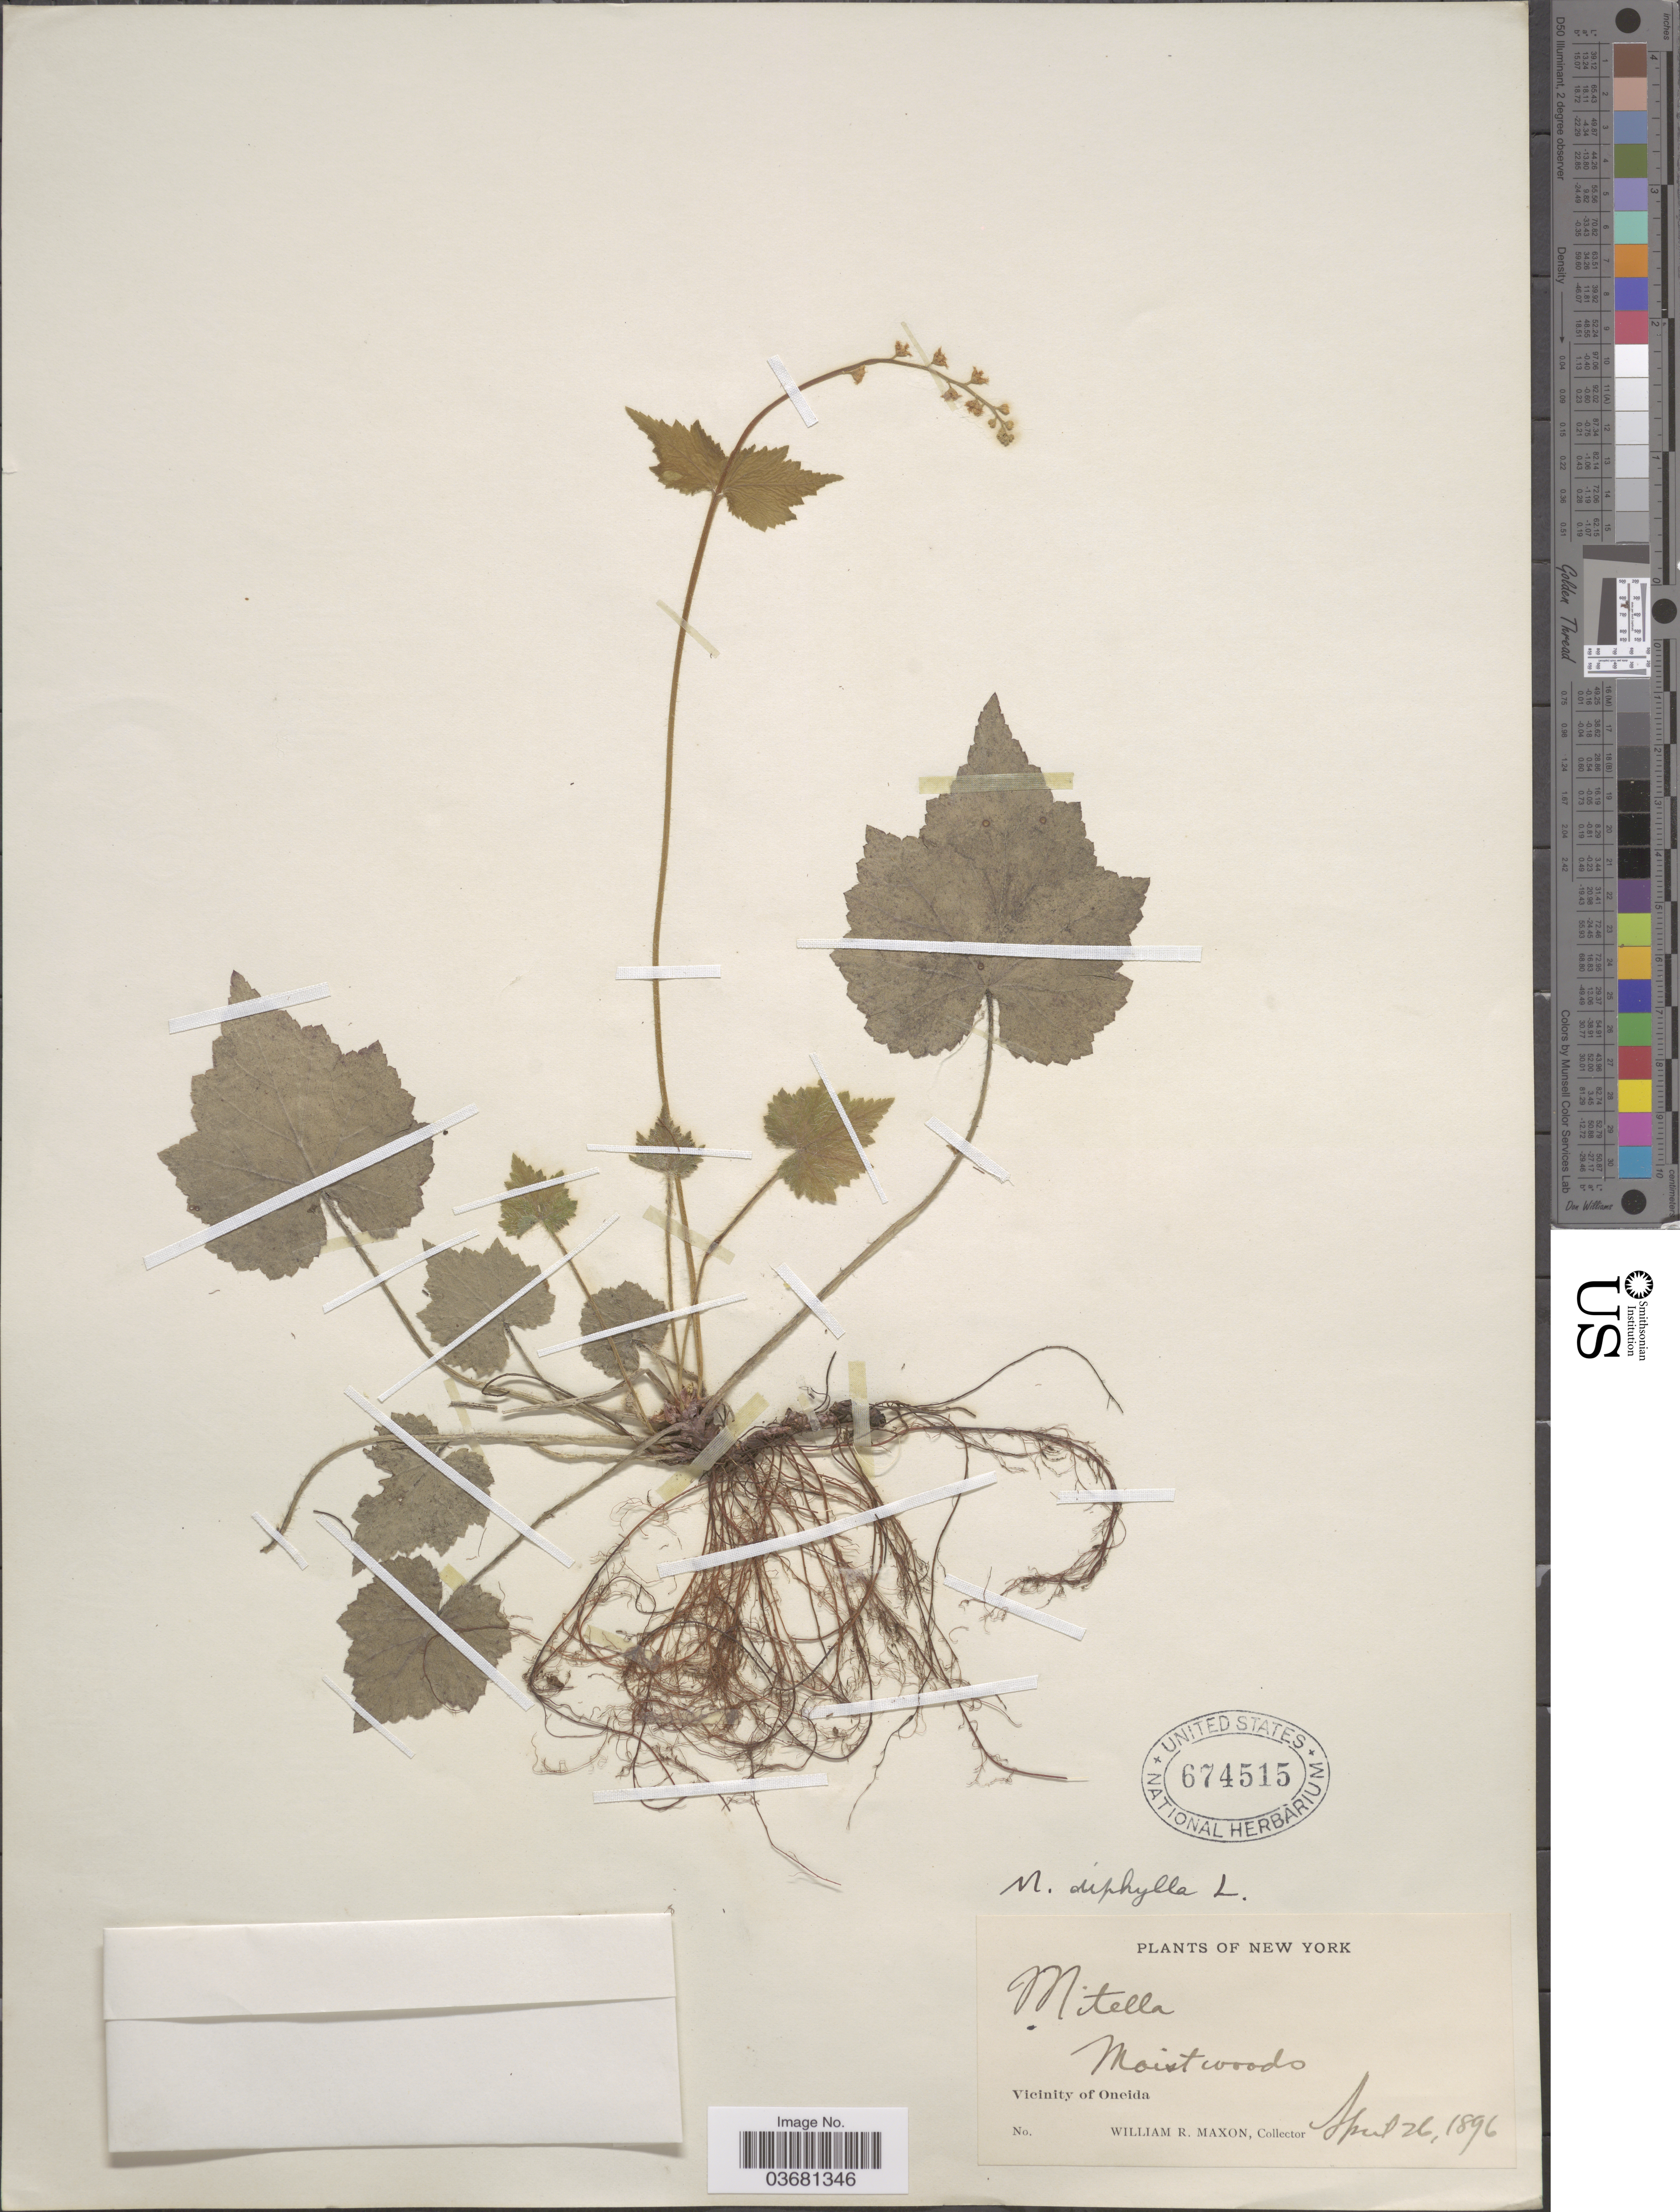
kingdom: Plantae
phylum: Tracheophyta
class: Magnoliopsida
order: Saxifragales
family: Saxifragaceae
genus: Mitella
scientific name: Mitella diphylla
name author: L.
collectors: W. R. Maxon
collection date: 1896-04-26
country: United States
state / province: New York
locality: Vicinity of Oneida.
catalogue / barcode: US 674515